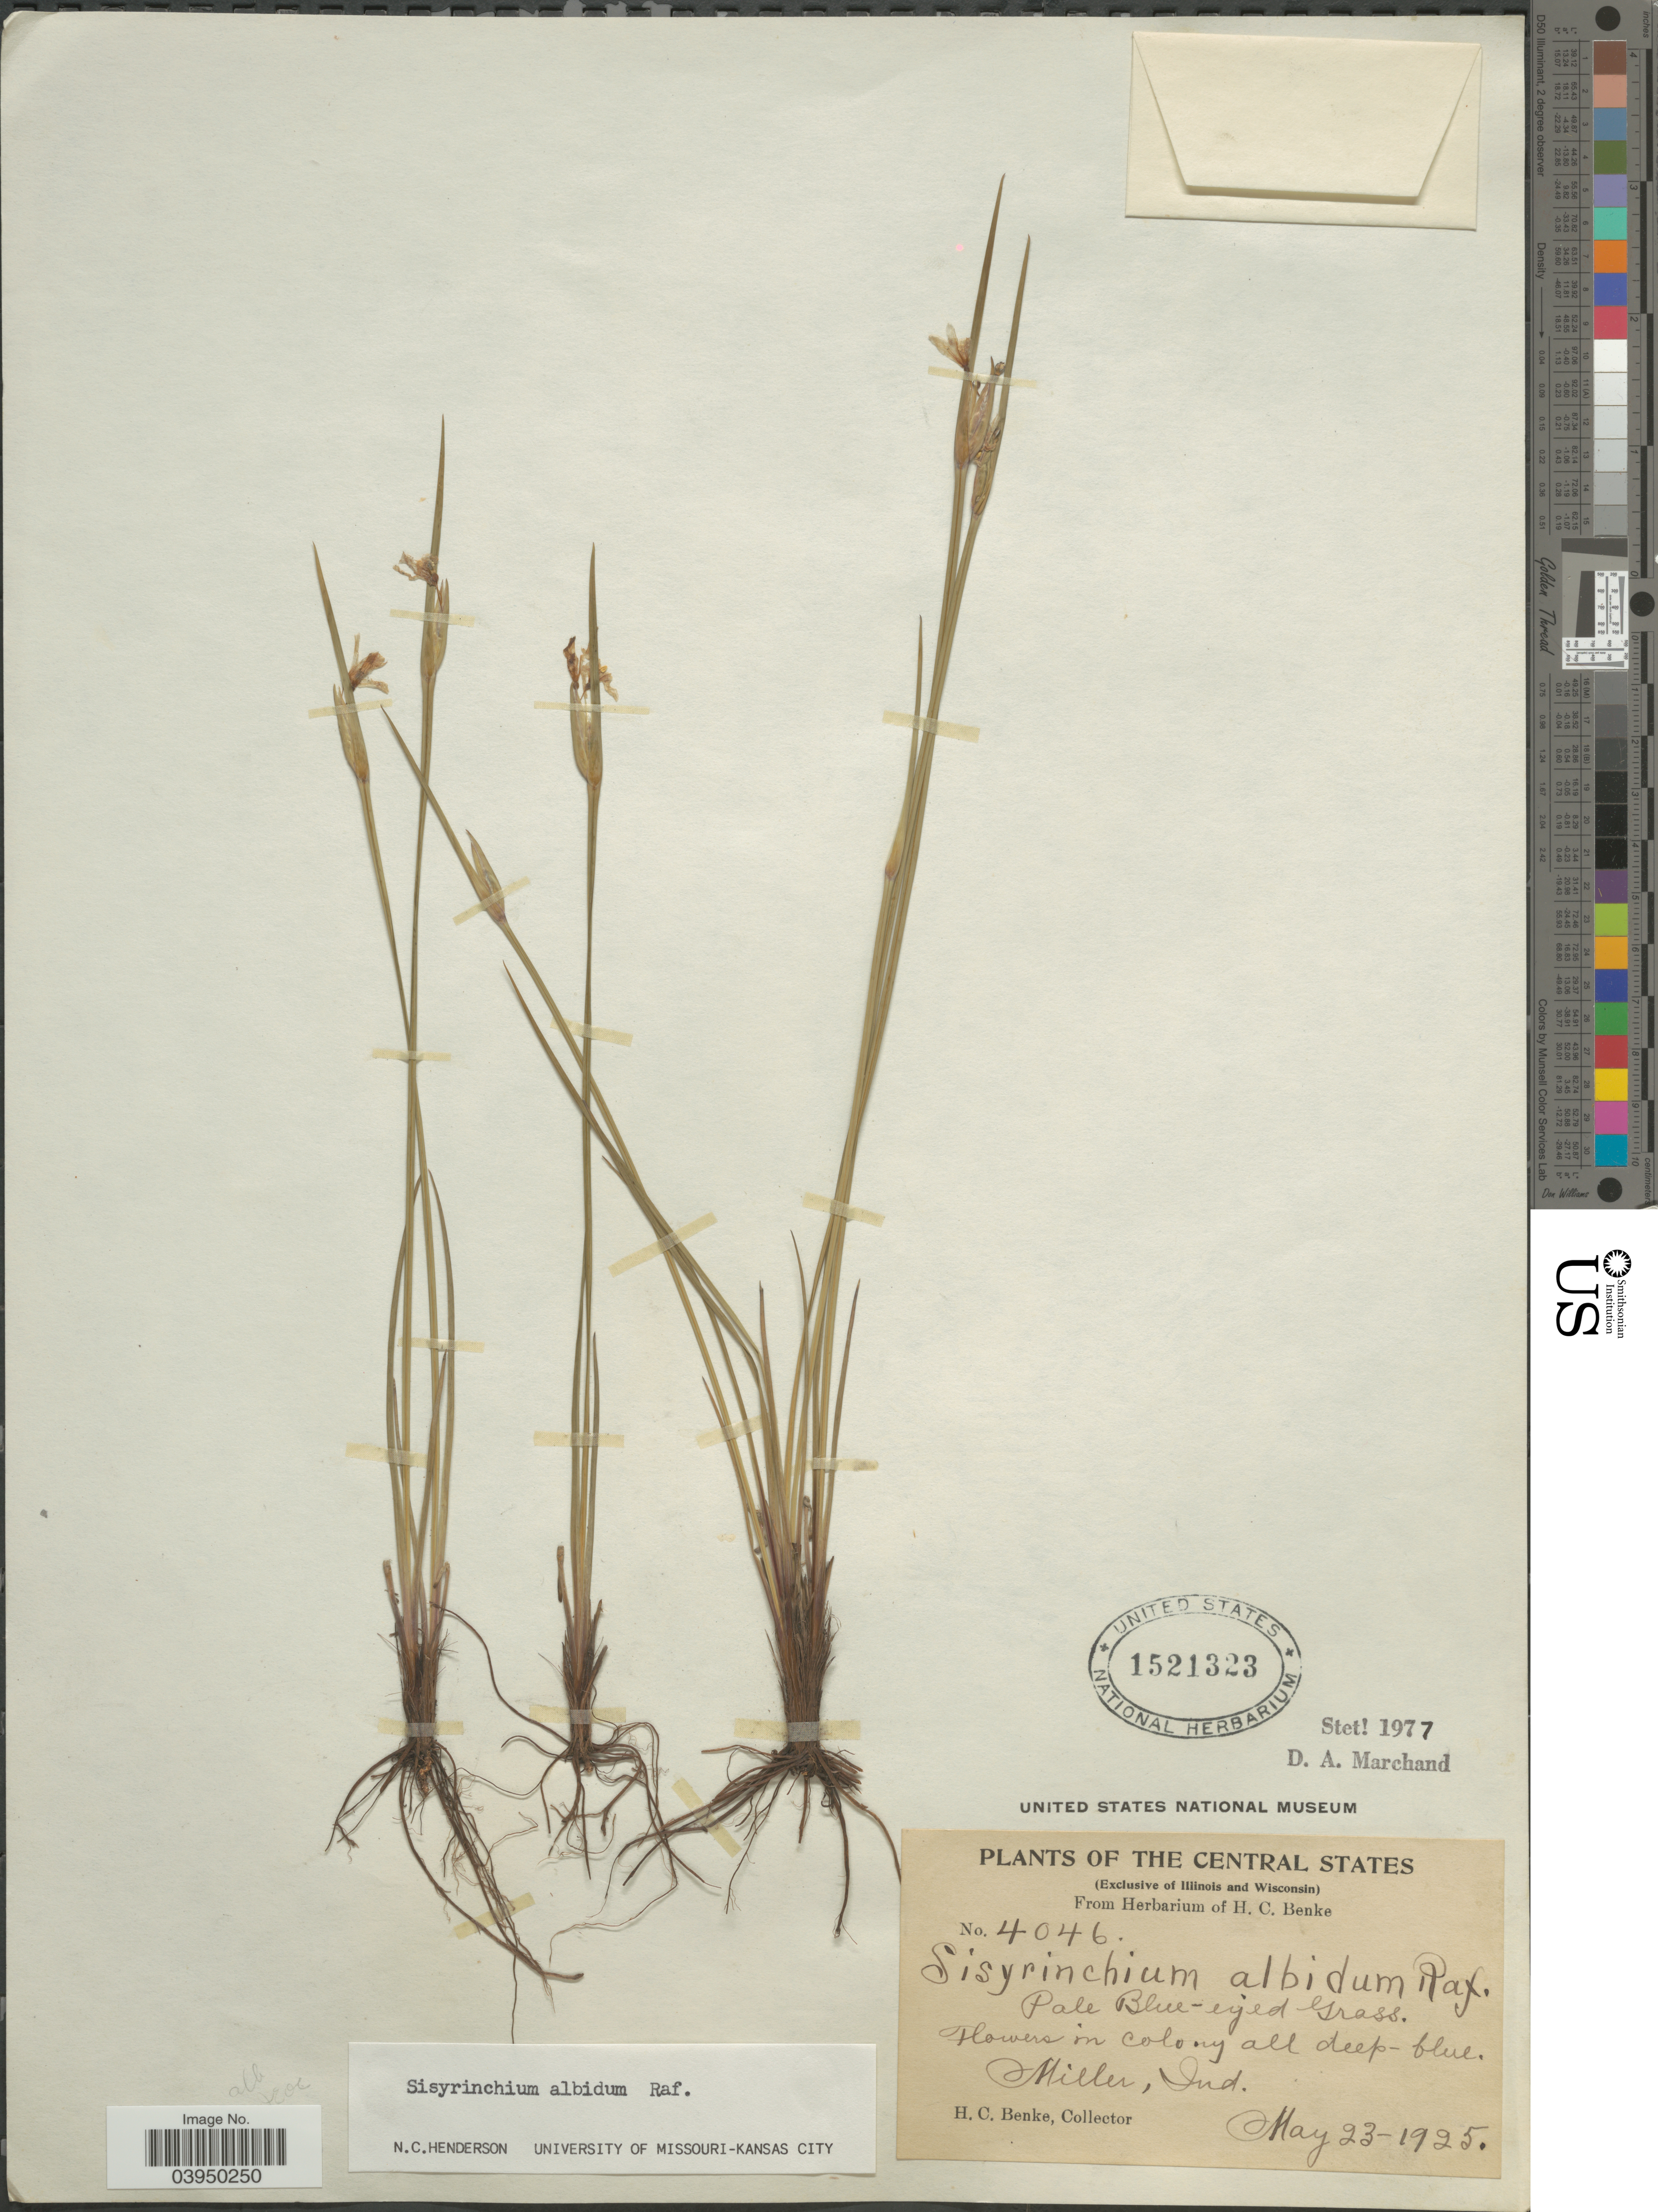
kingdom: Plantae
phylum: Tracheophyta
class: Liliopsida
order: Asparagales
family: Iridaceae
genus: Sisyrinchium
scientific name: Sisyrinchium albidum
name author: Raf.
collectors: H. Benke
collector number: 4046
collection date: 1925-05-23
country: United States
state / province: Indiana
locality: The Central States. Miller.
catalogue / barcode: US 1521323